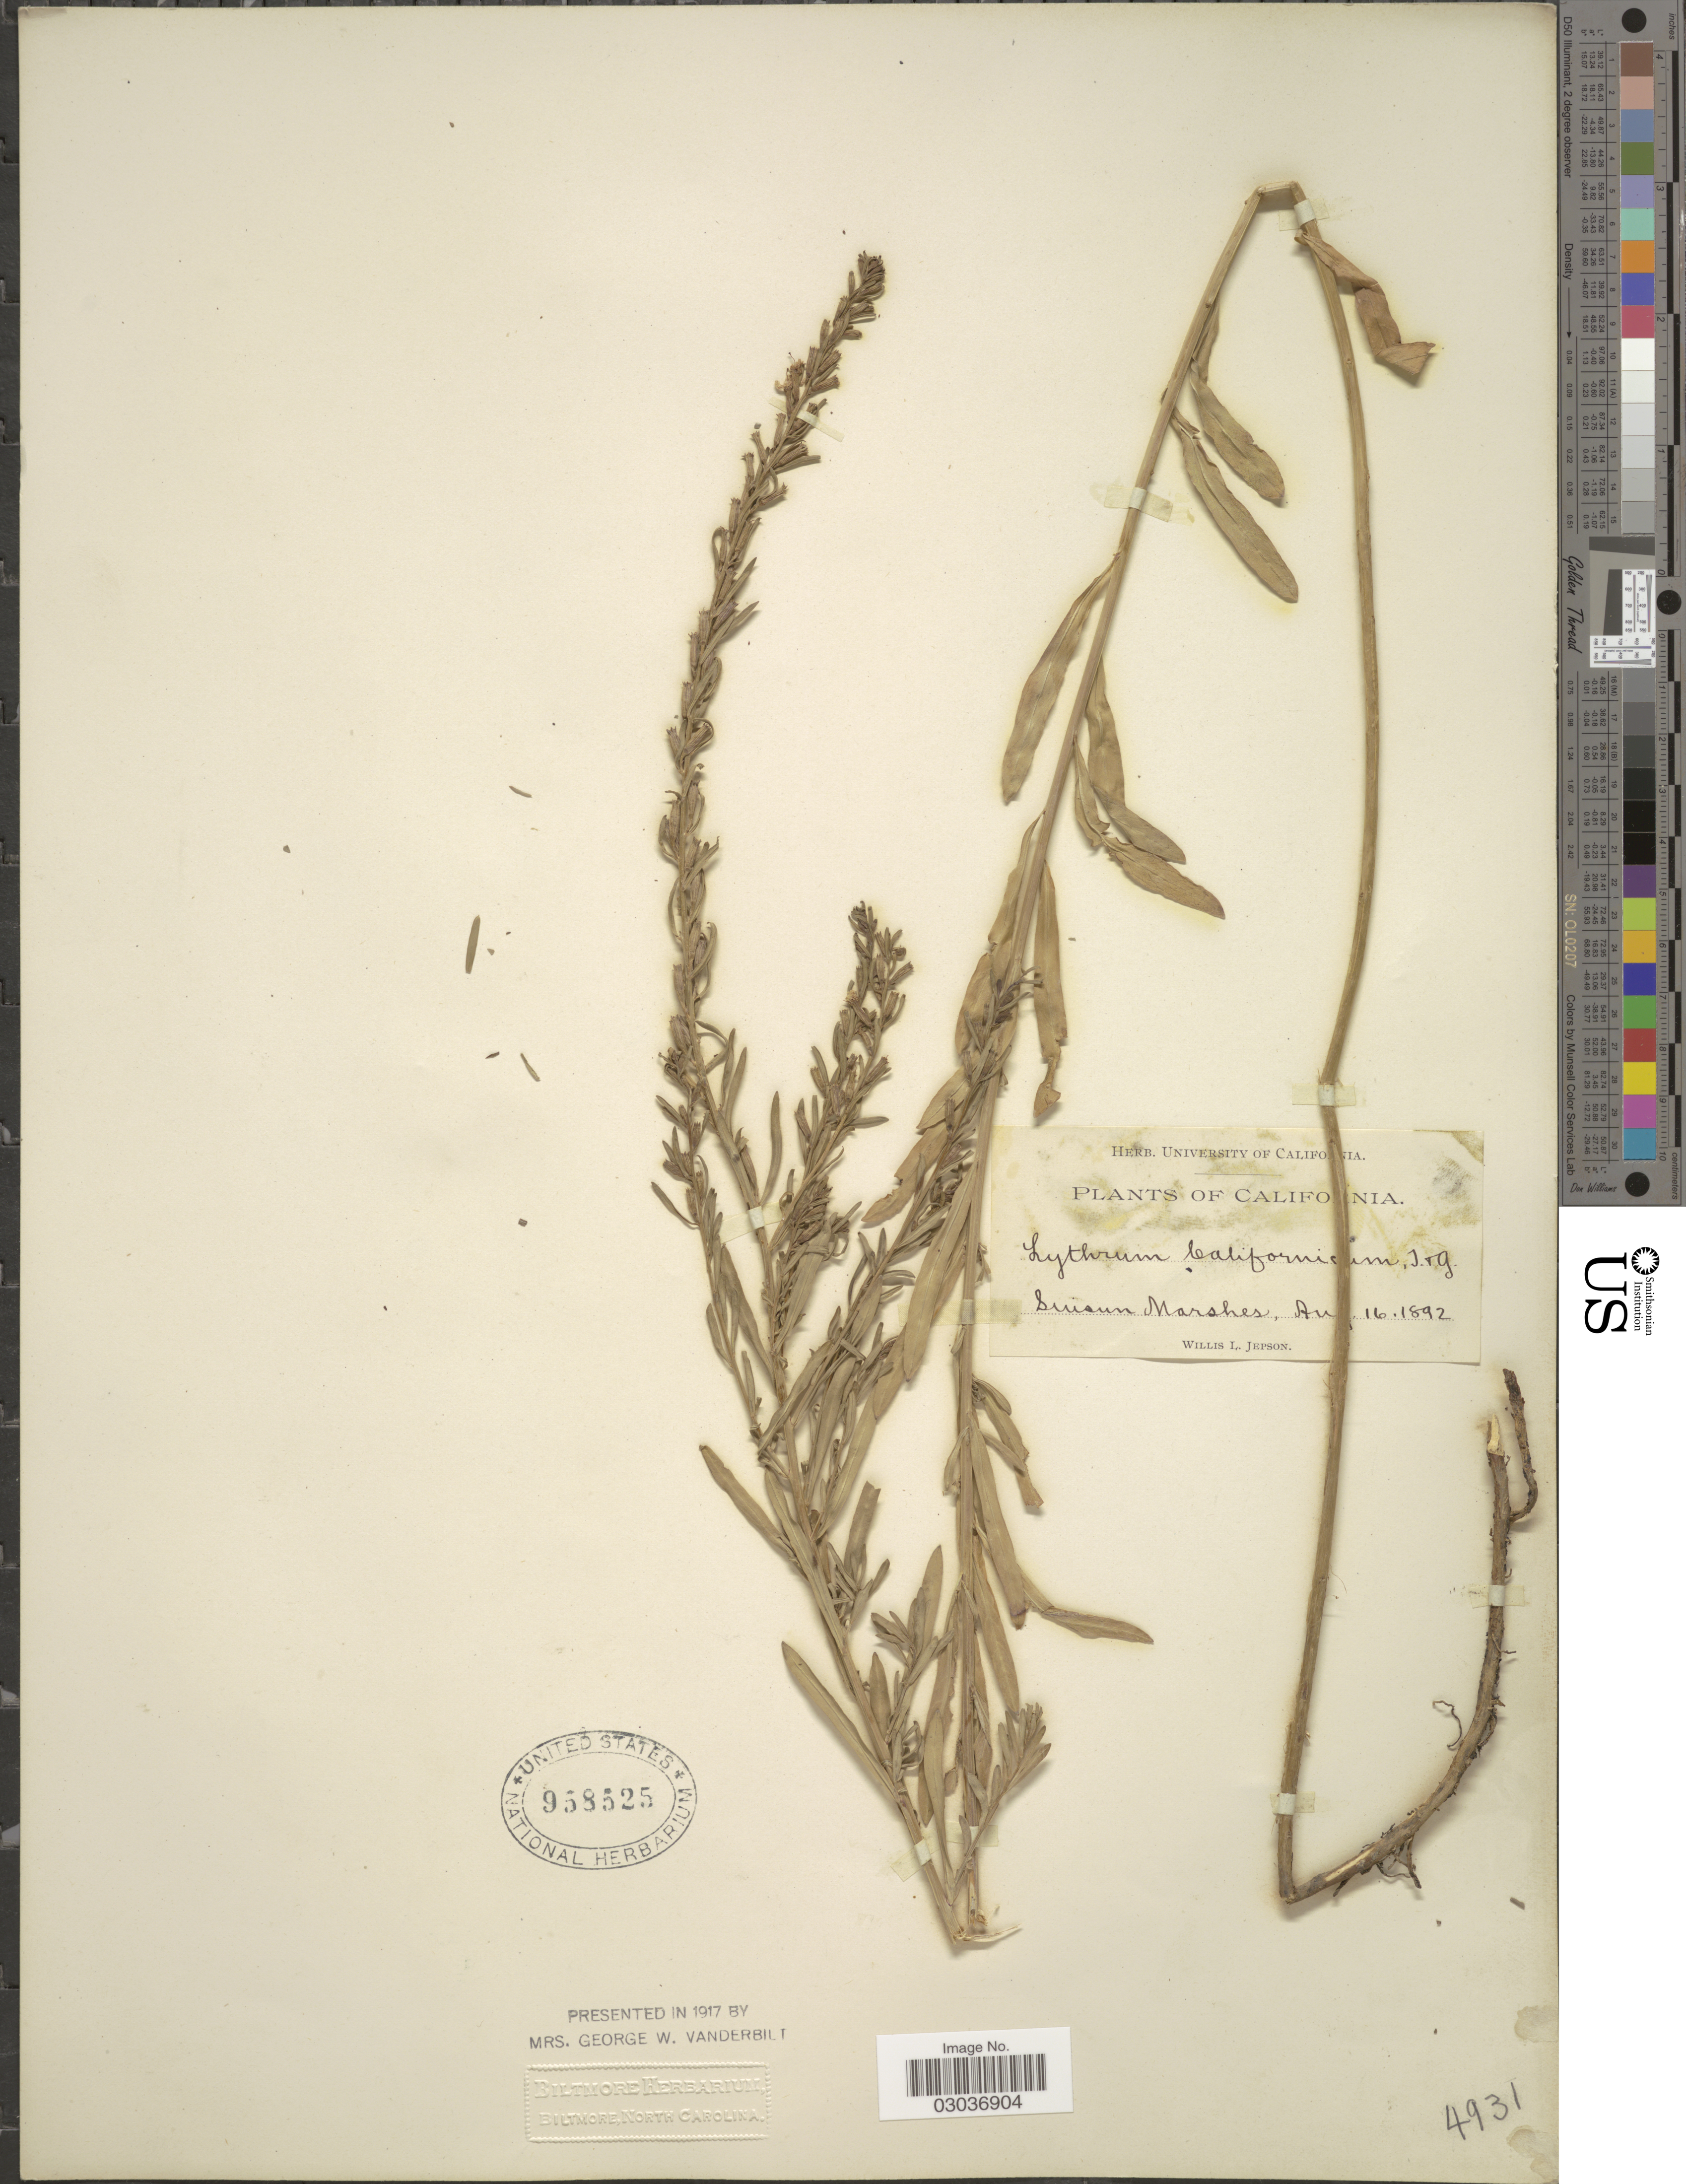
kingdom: Plantae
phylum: Tracheophyta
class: Magnoliopsida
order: Myrtales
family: Lythraceae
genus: Lythrum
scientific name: Lythrum californicum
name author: Torr. & A. Gray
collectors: W. L. Jepson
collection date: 1892-08-16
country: United States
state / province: California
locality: Suisun Marshes.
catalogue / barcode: US 958525